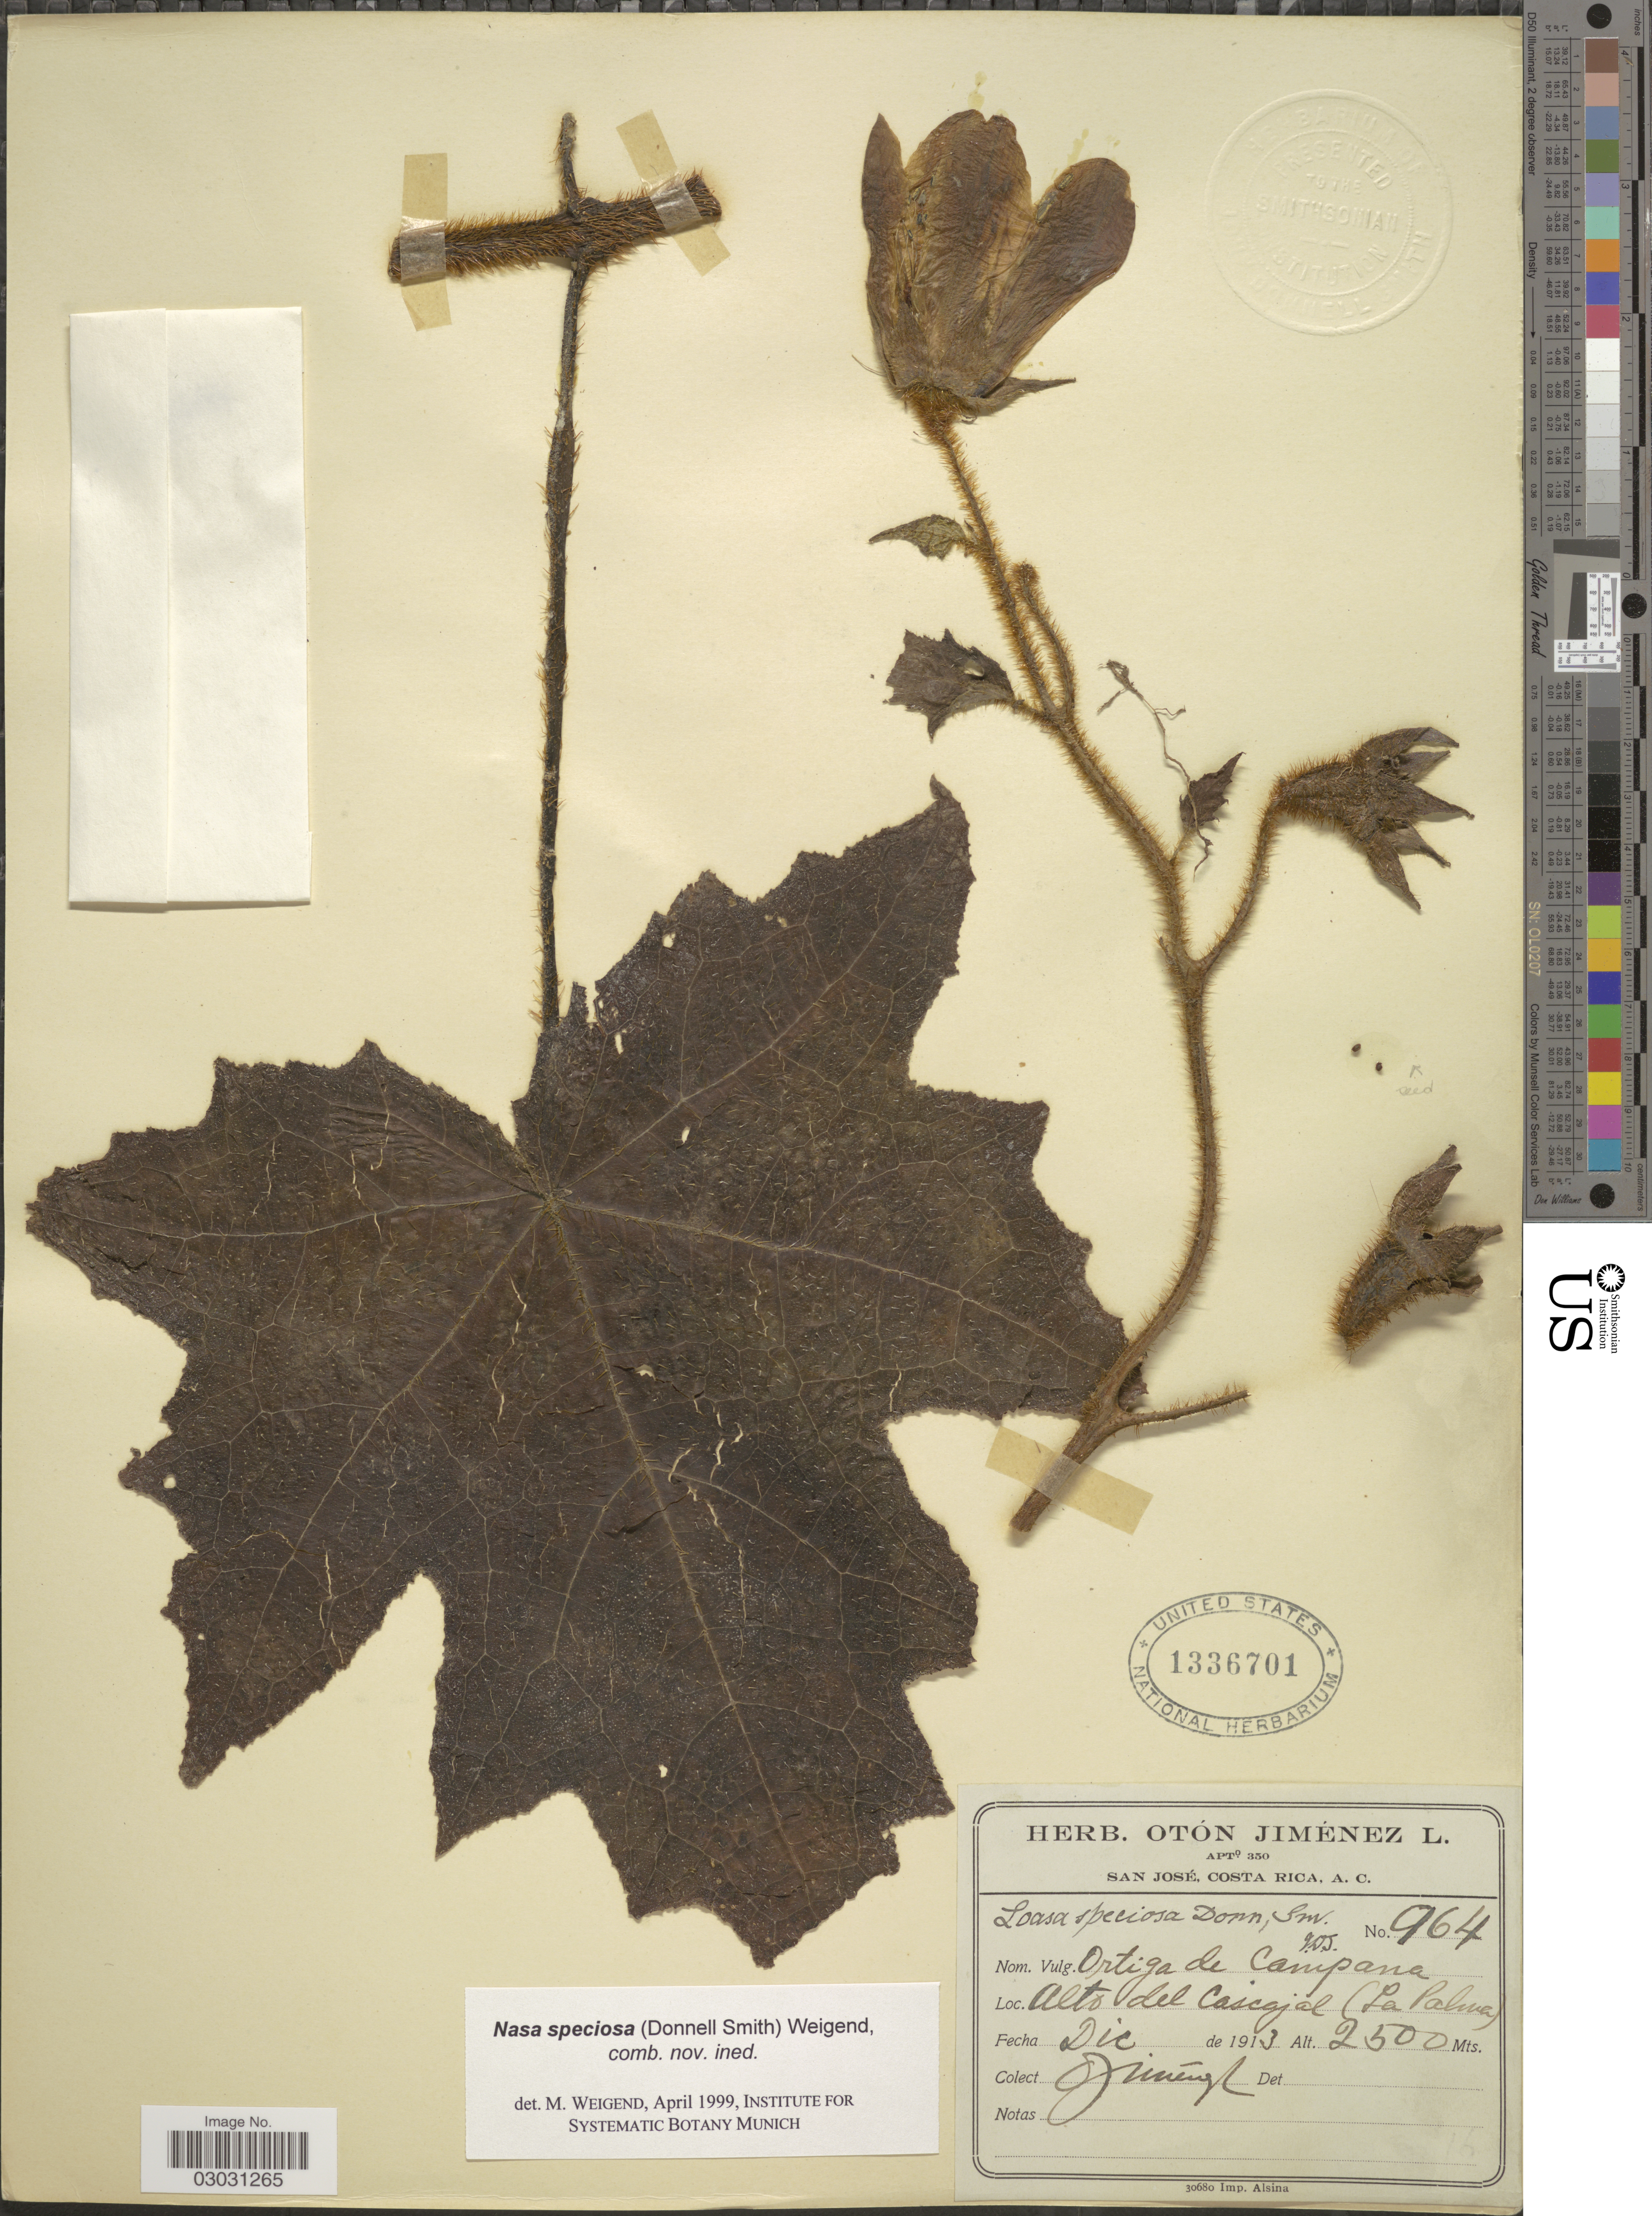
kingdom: Plantae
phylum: Tracheophyta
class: Magnoliopsida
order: Cornales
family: Loasaceae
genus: Nasa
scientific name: Nasa speciosa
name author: (Donn. Sm.) Weigend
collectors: O. Jimenez L.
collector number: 964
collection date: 1913-12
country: Costa Rica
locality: Alto del Cascajal (La Palma).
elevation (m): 2500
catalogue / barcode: US 1336701